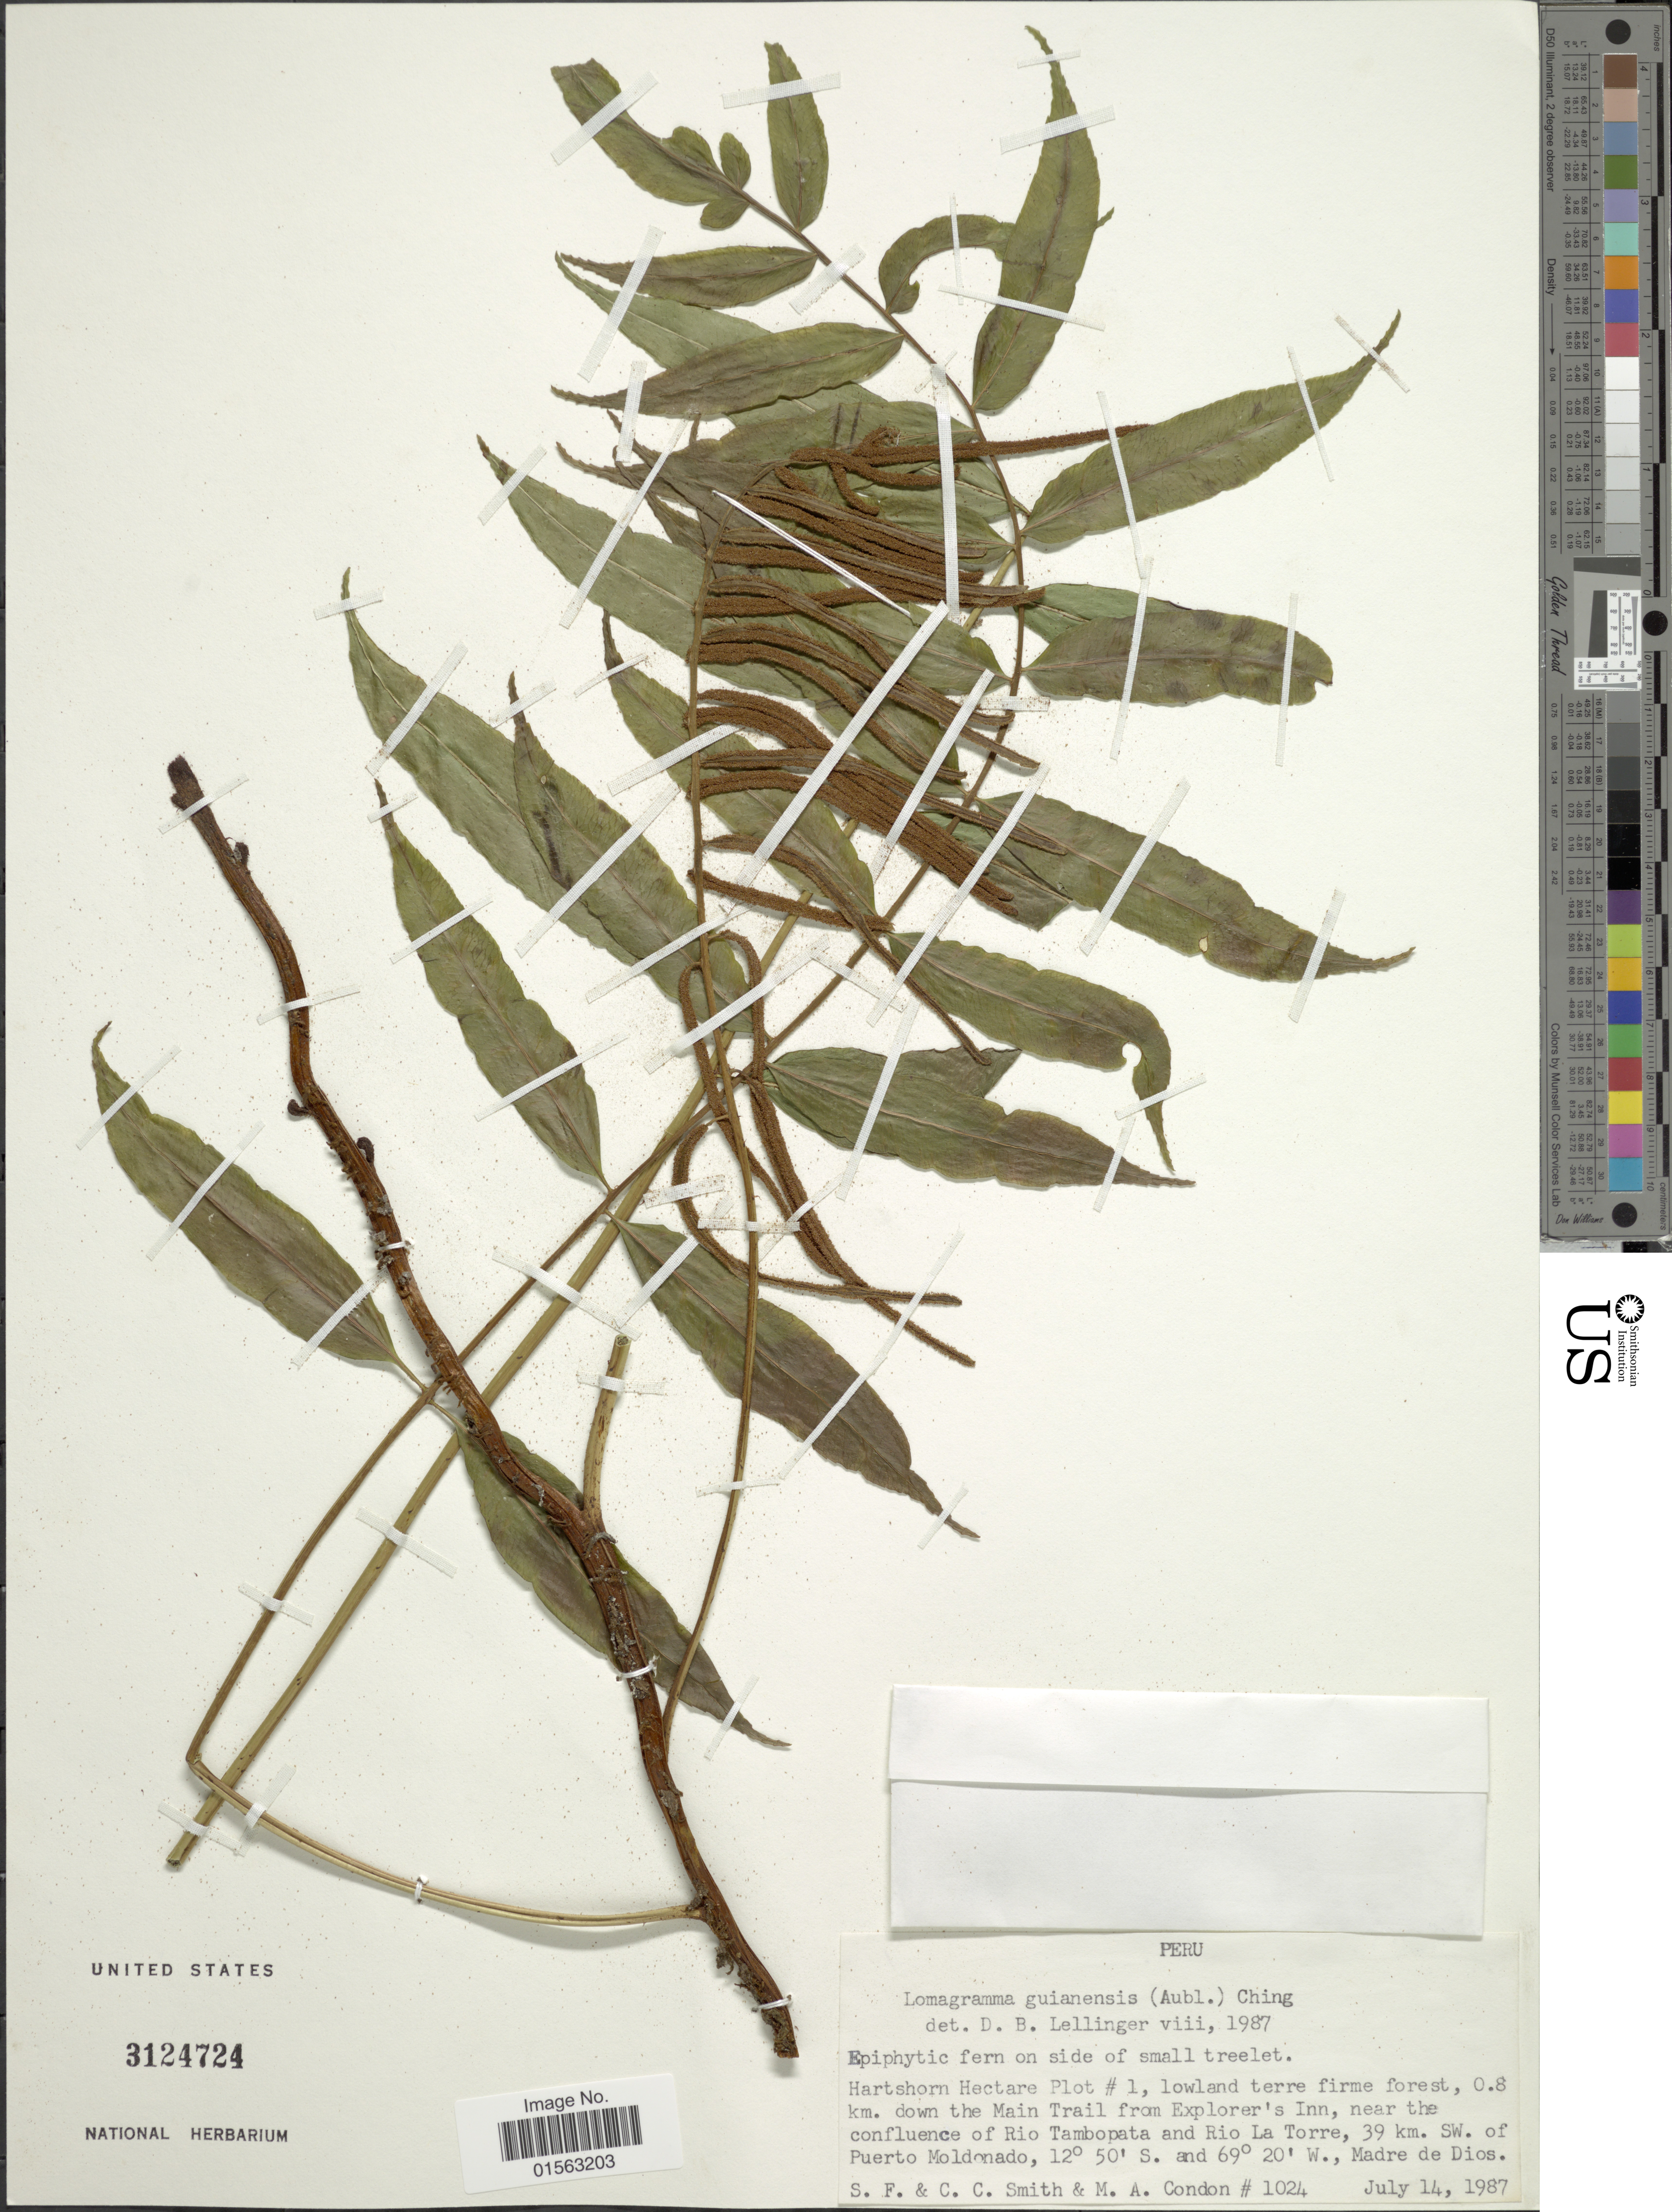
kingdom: Plantae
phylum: Tracheophyta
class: Polypodiopsida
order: Polypodiales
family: Dryopteridaceae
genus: Mickelia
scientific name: Mickelia guianensis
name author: (Aubl.) R.C. Moran et al.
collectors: S.F. Smith, C. C. Smith & M. Condon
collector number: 1024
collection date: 1987-07-14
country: Peru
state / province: Madre de Dios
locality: Hartshorn Hectare Plot #1, lowland terre firme forest, 0.8 km down the Main trail from Explorer's Inn, near the confluence of Rio Tambopata and Rio La Torre, 39 km. SW. of Puerto Moldonado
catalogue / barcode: US 3124724